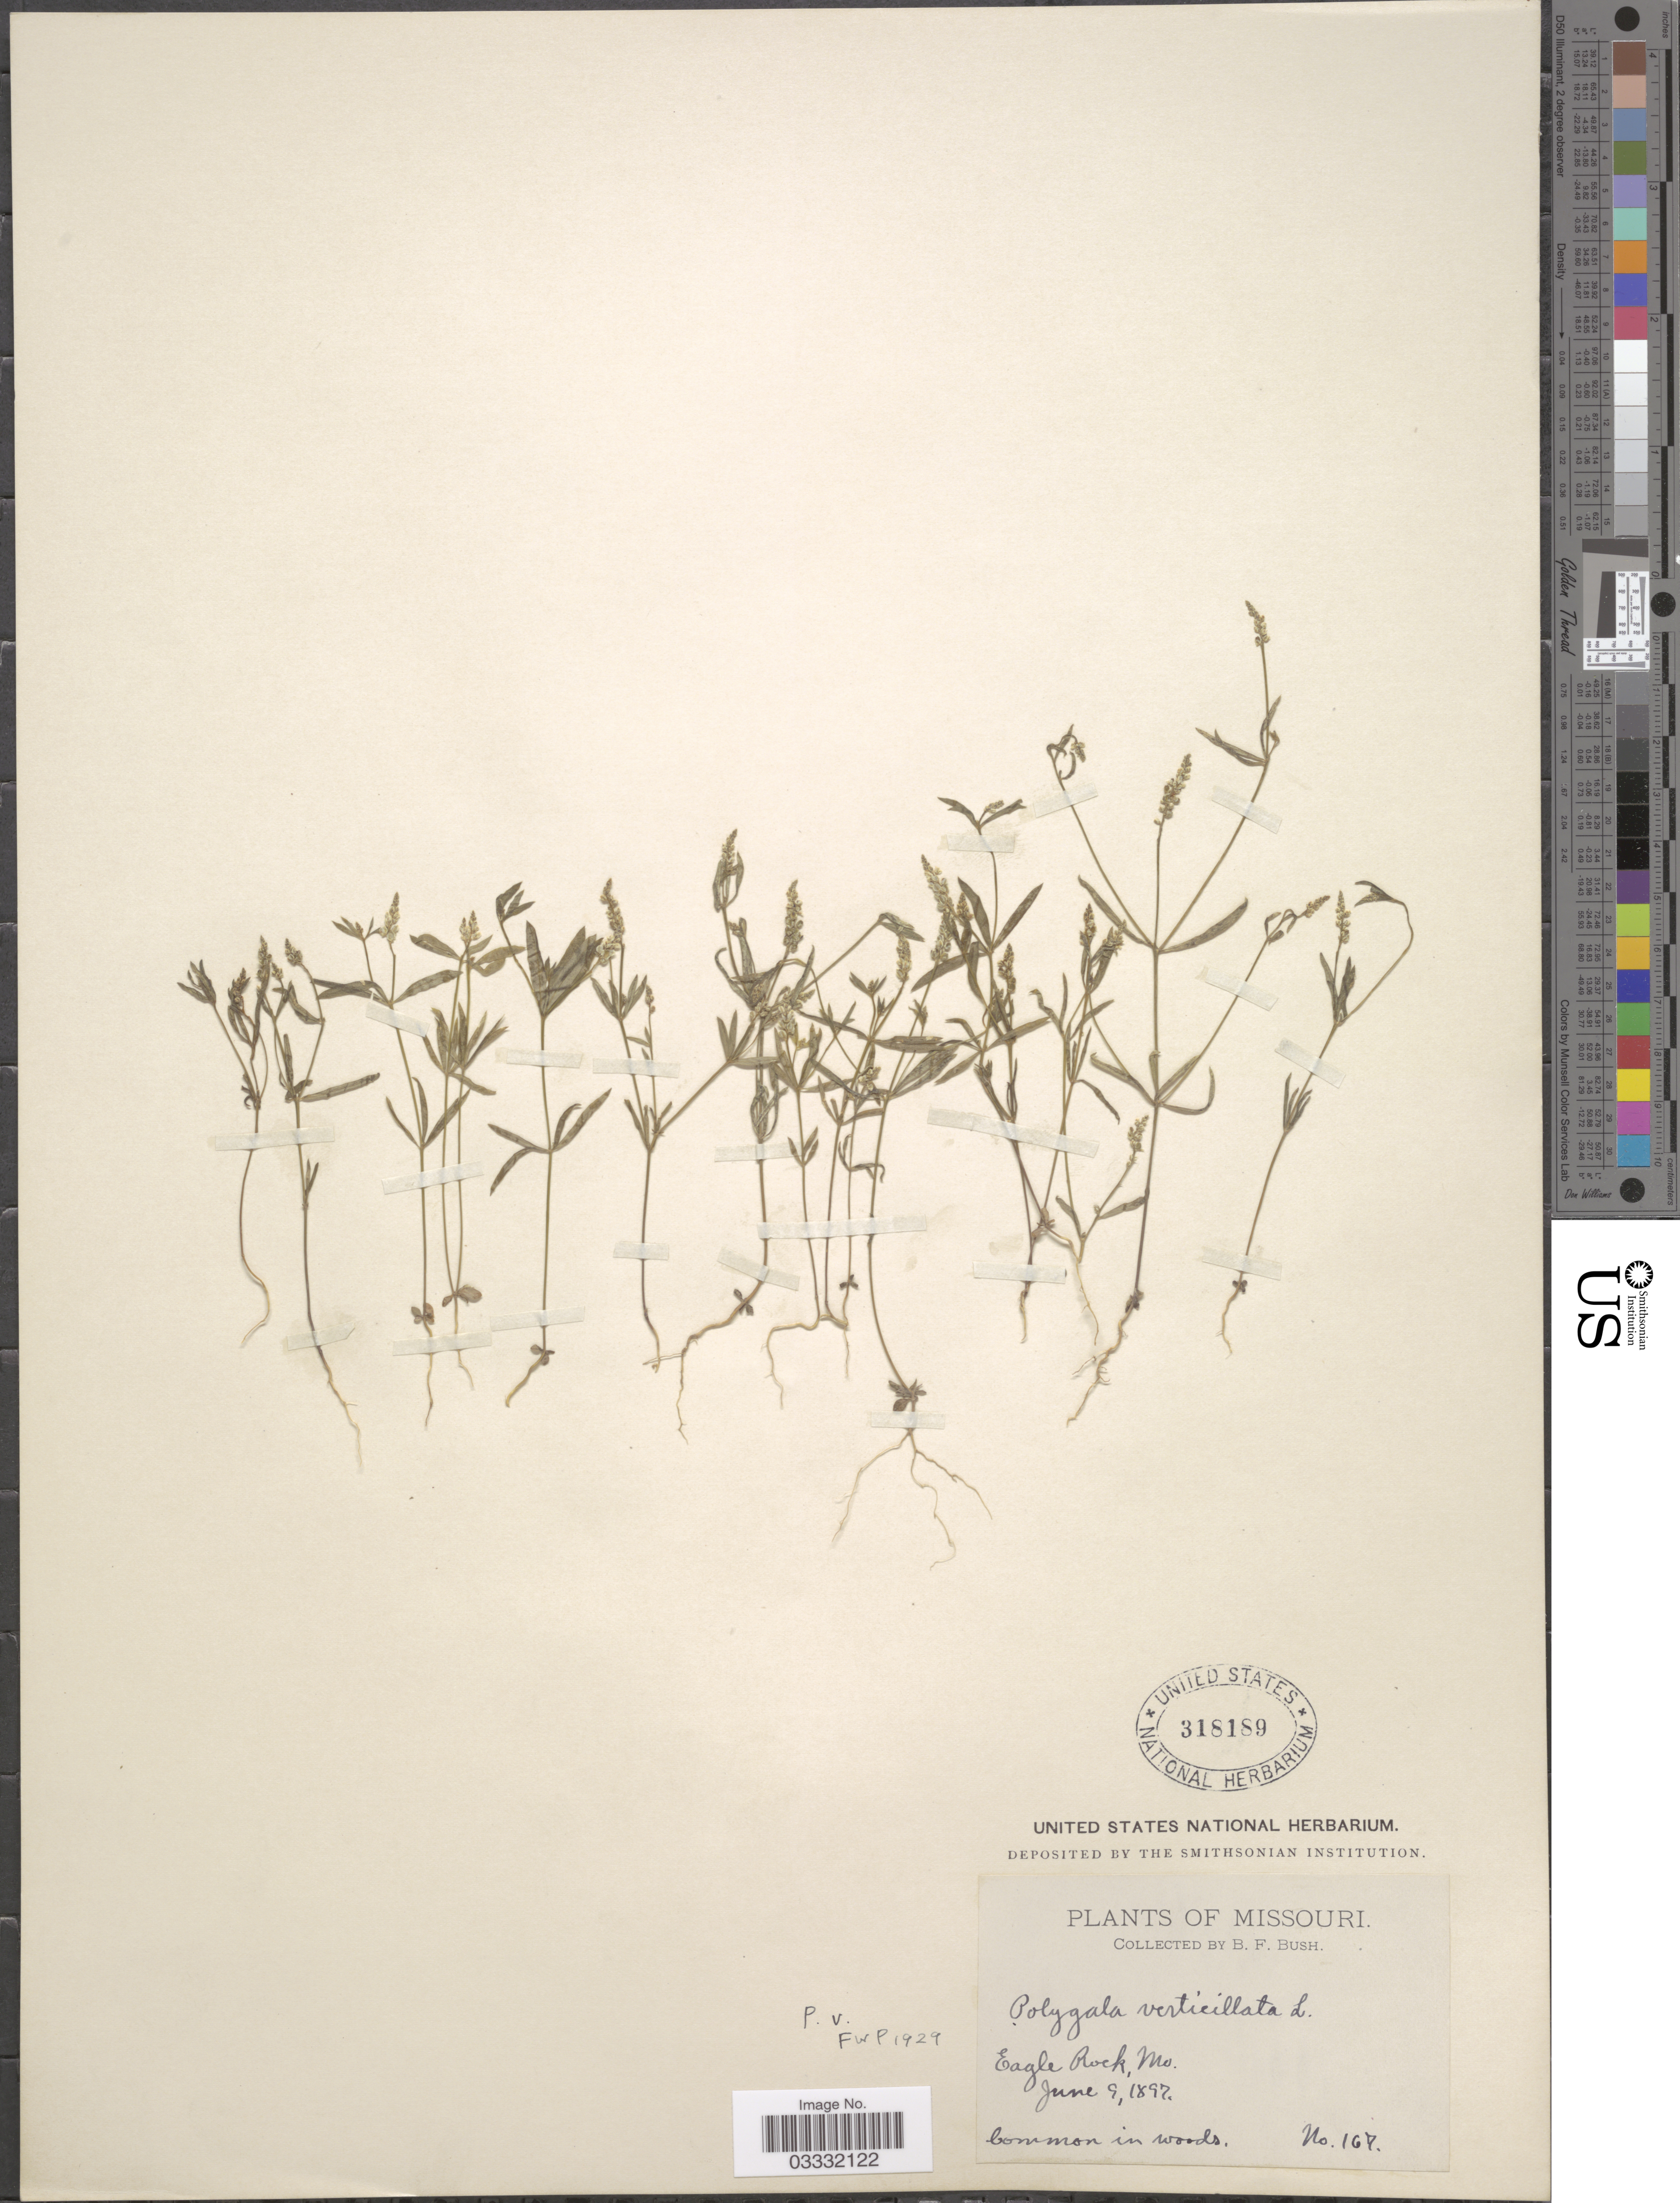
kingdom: Plantae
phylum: Tracheophyta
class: Magnoliopsida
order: Fabales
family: Polygalaceae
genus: Polygala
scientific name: Polygala verticillata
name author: L.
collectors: B. F. Bush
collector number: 167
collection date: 1897-06-09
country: United States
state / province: Missouri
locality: Eagle Rock.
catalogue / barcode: US 318189